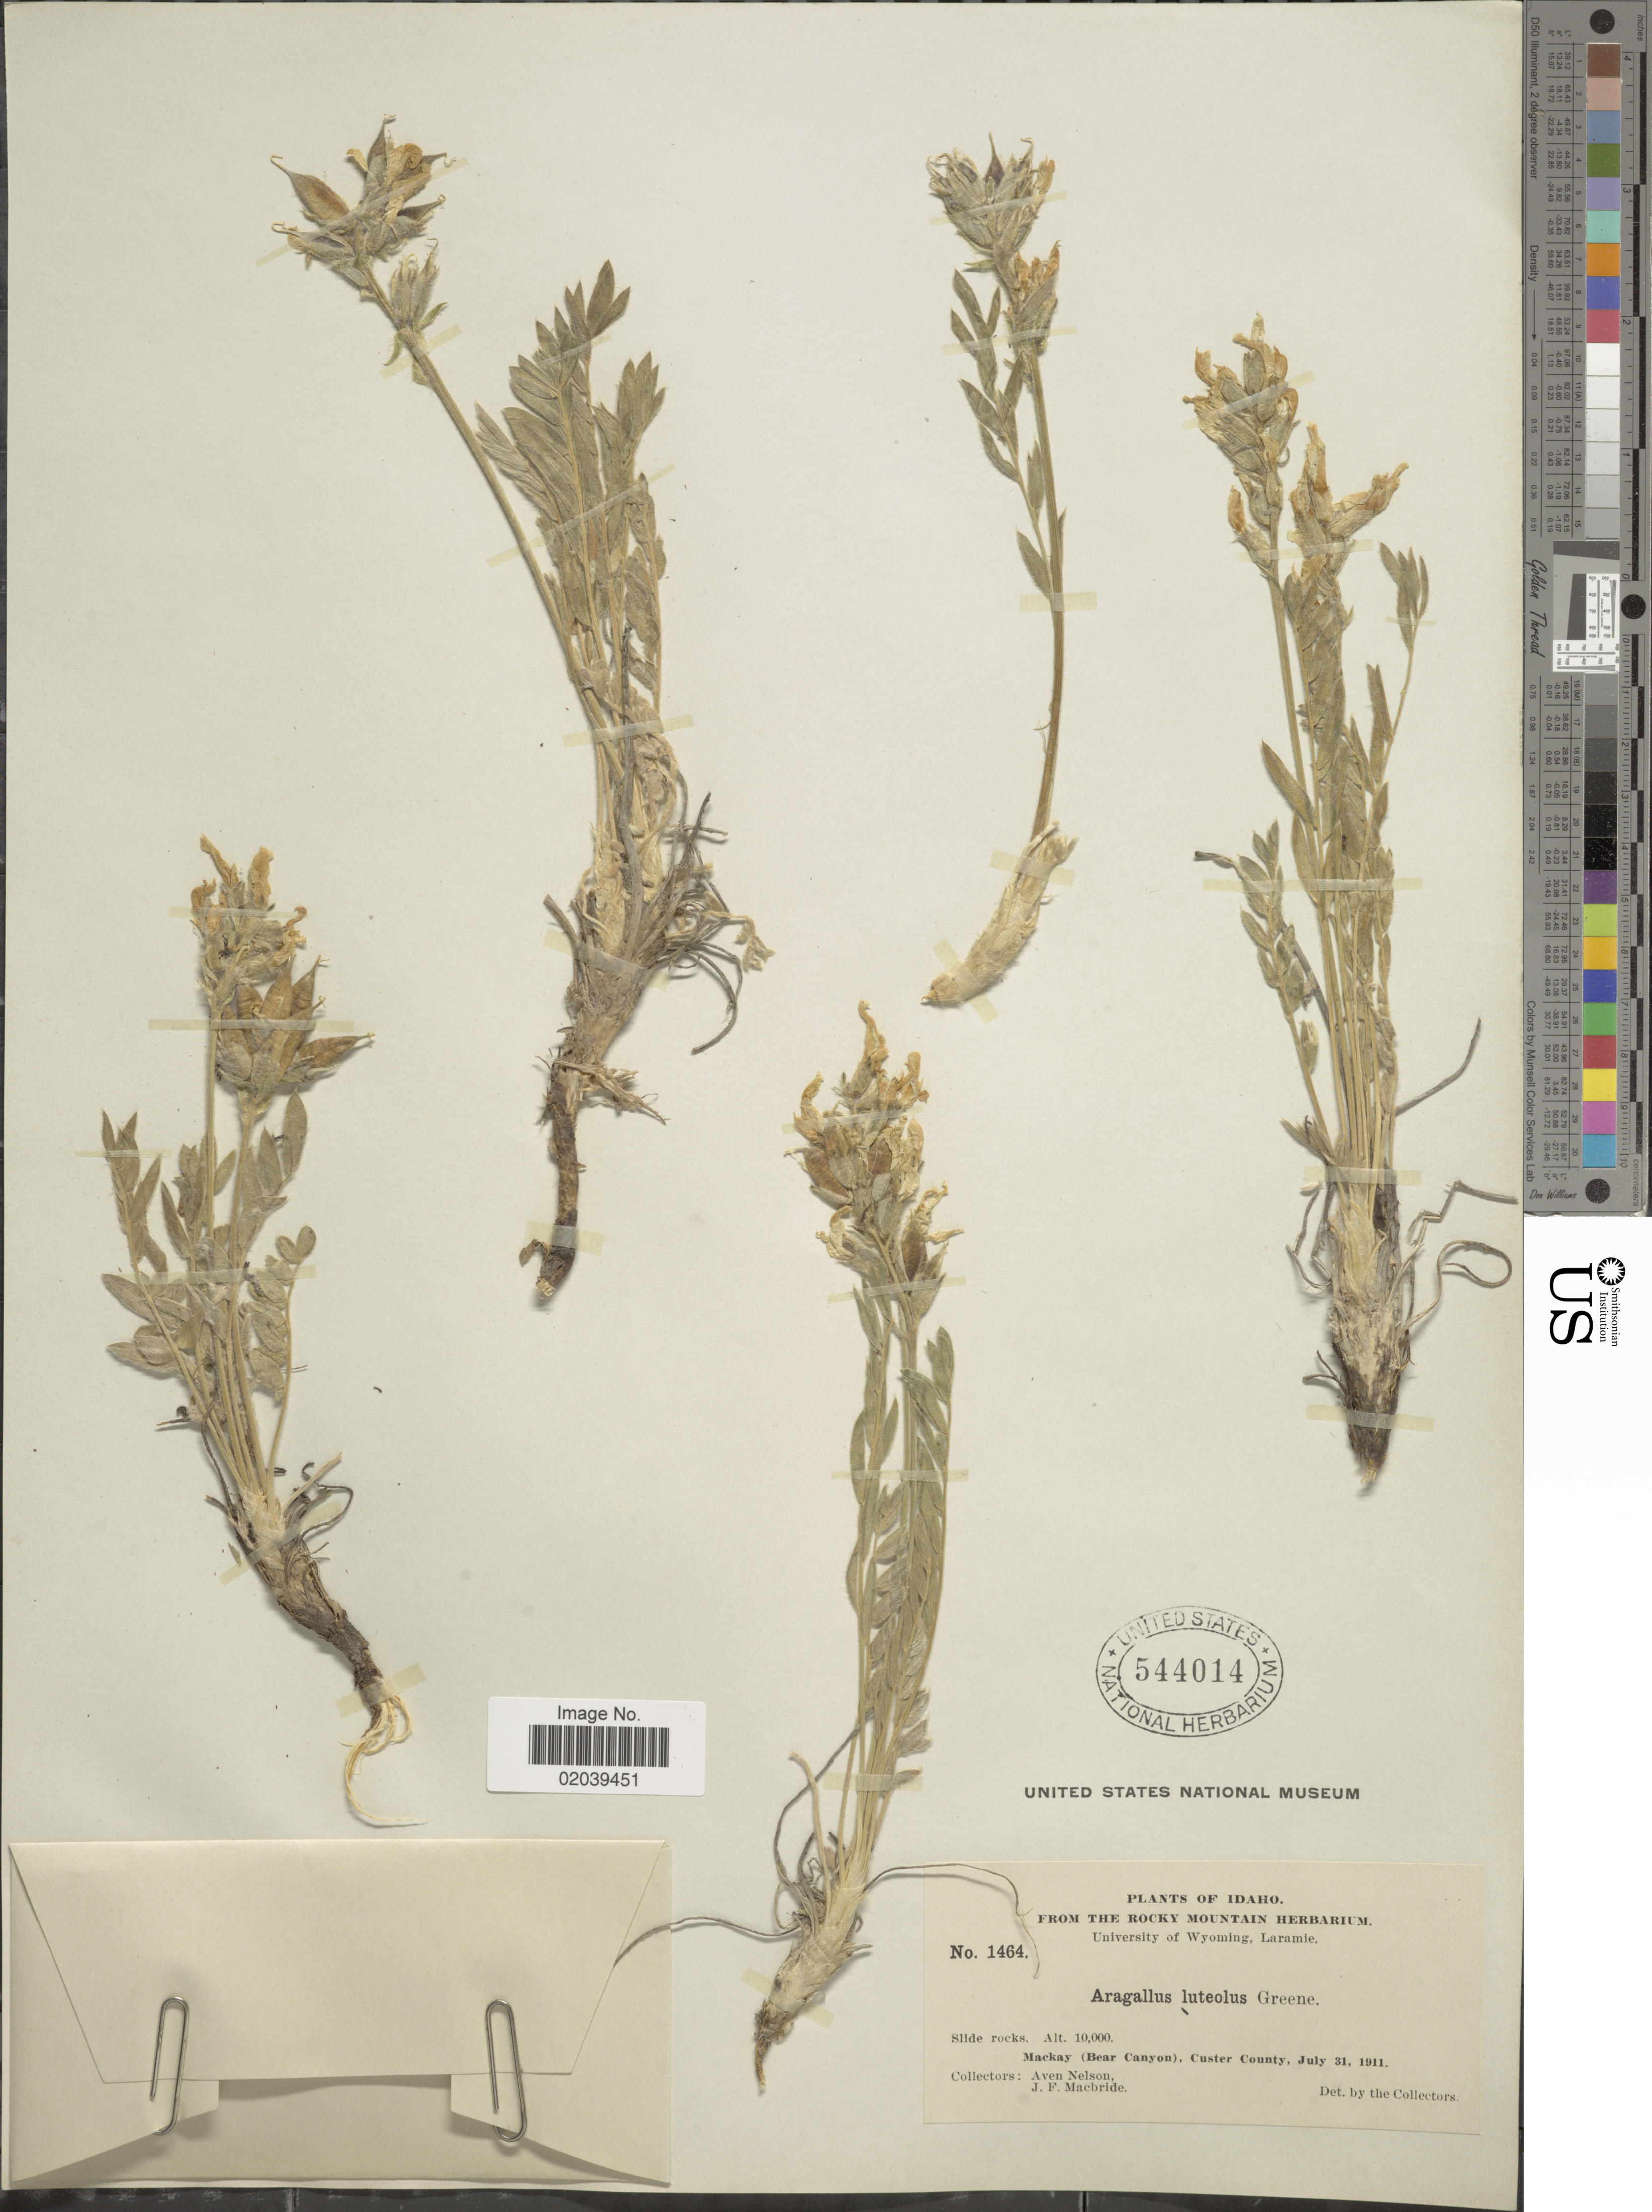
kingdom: Plantae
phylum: Tracheophyta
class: Magnoliopsida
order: Fabales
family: Fabaceae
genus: Oxytropis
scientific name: Oxytropis campestris var. gracilis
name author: (A. Nelson) Barneby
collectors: A. Nelson & J. F. Macbride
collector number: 1464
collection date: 1911-07-31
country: United States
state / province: Idaho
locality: Mackay ( Bear Canyon), Custer County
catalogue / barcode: US 544014